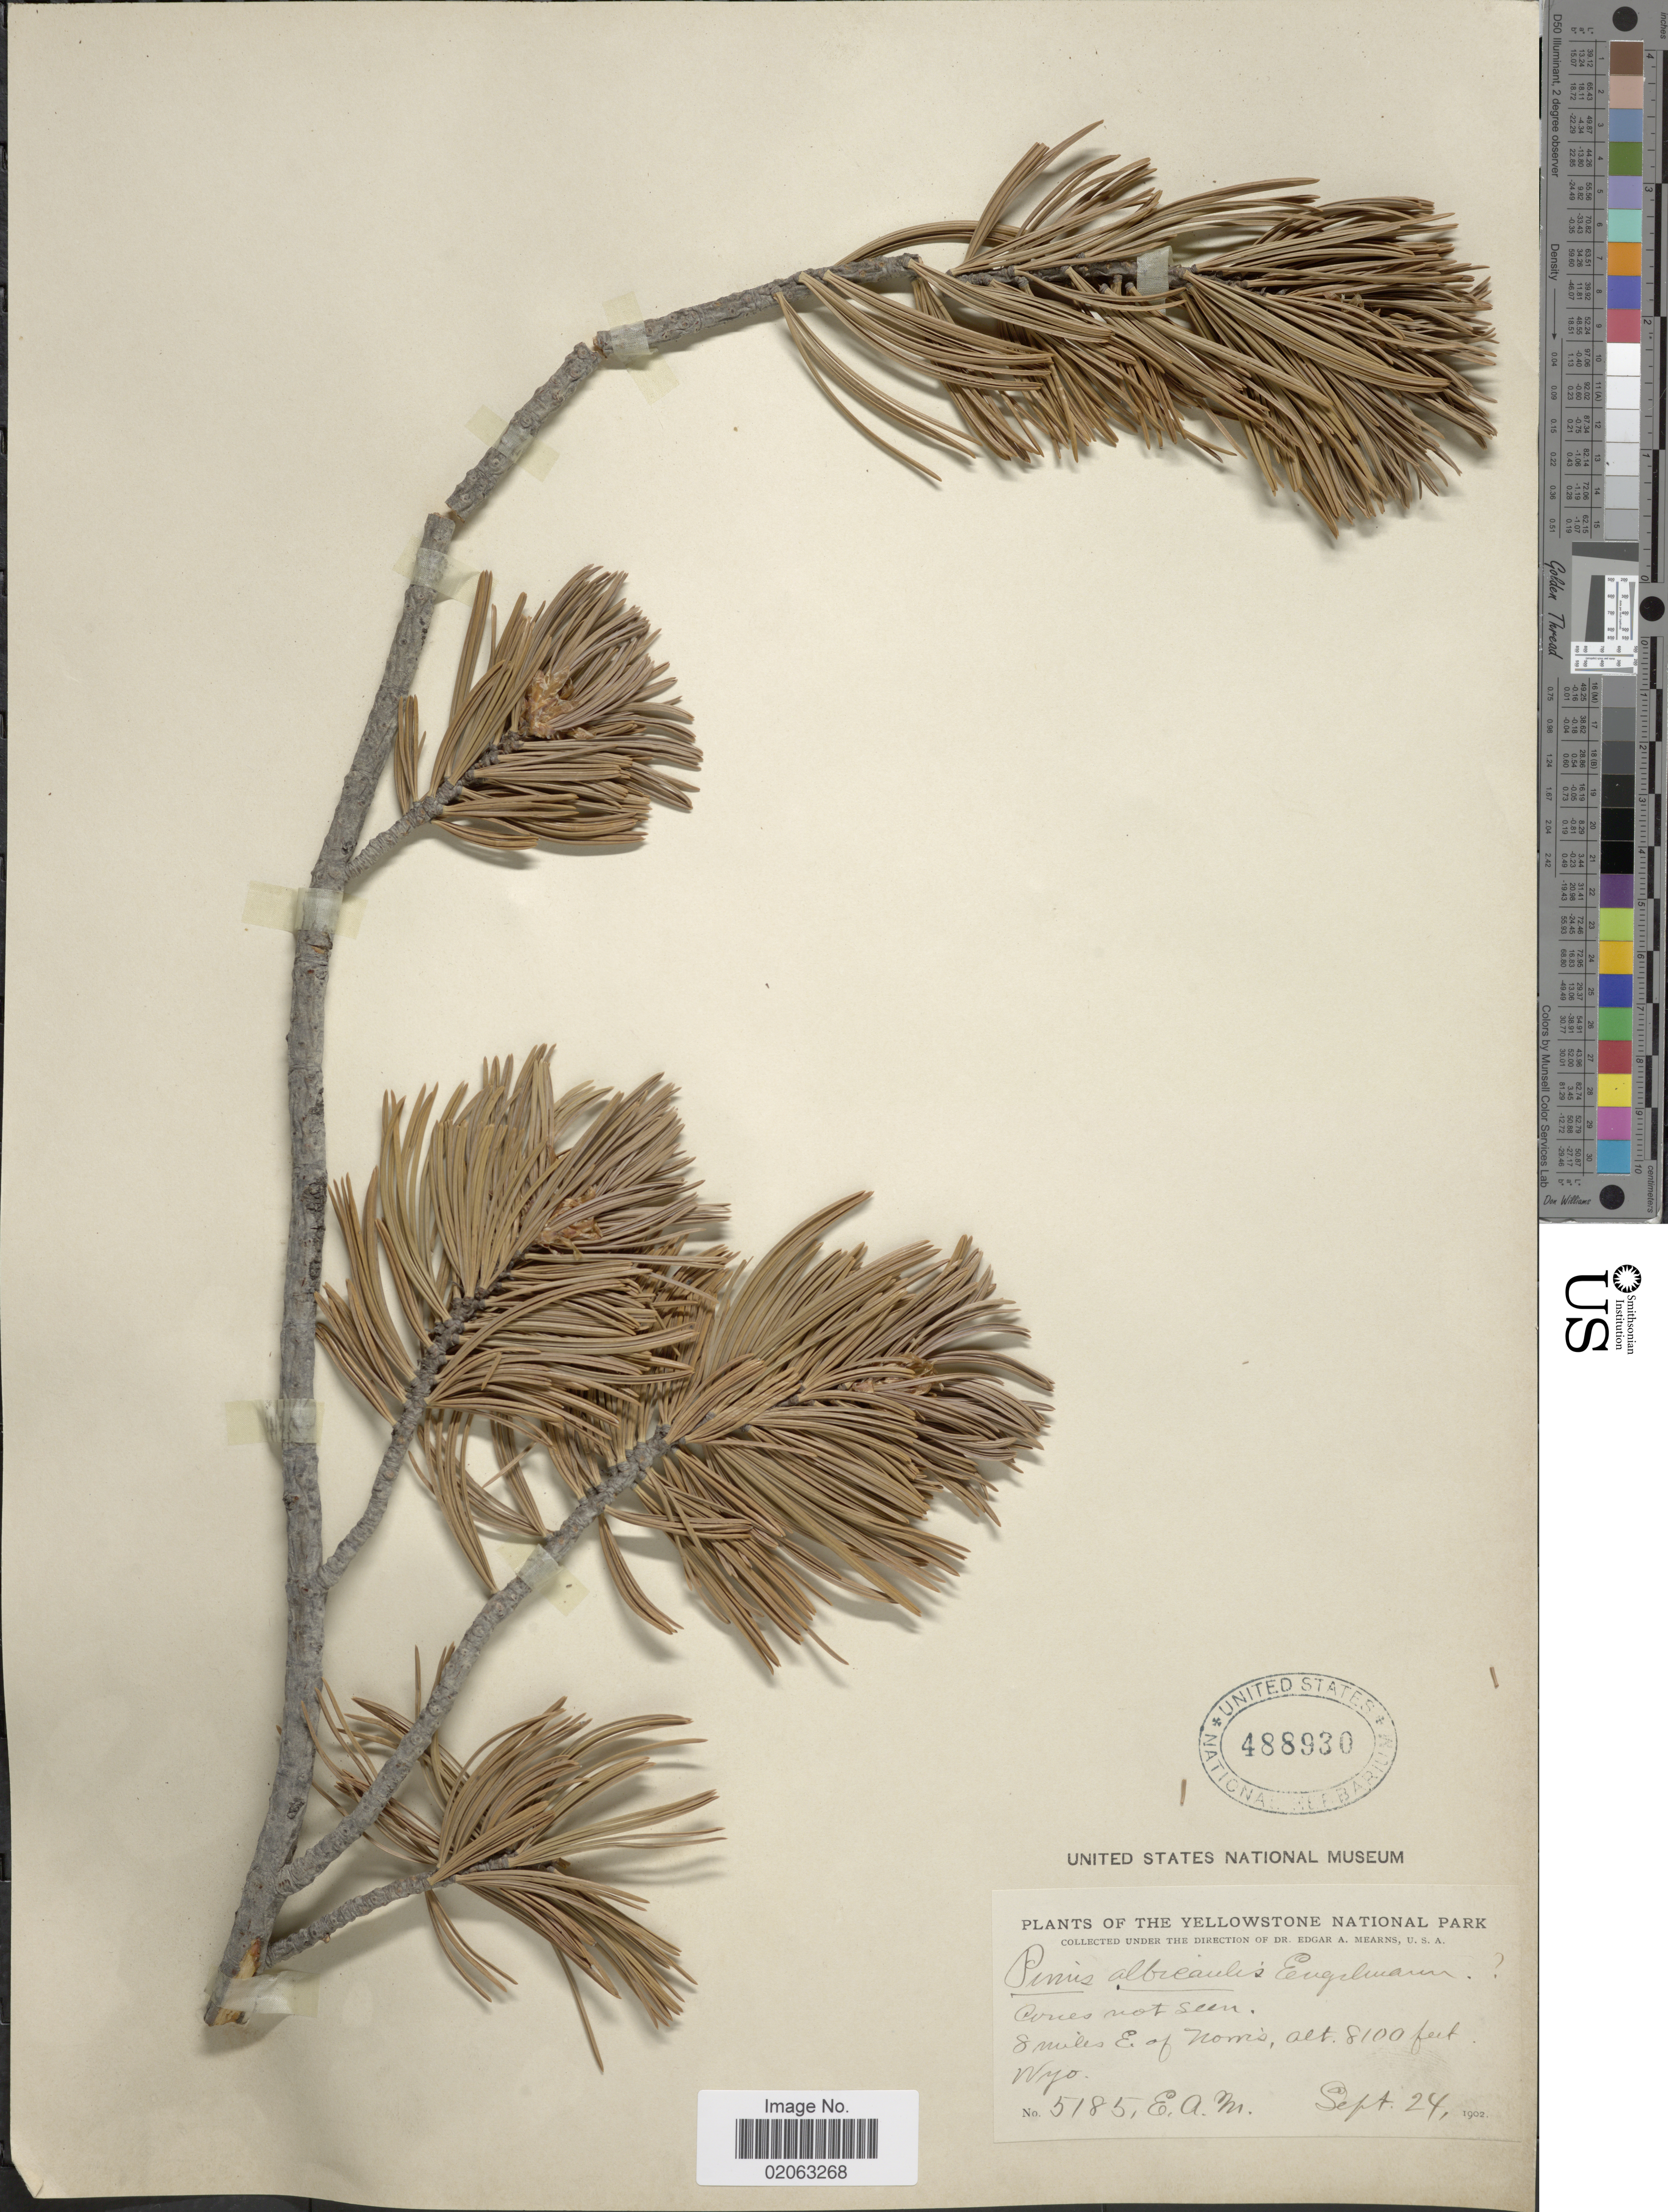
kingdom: Plantae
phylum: Tracheophyta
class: Pinopsida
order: Pinales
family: Pinaceae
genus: Pinus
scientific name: Pinus albicaulis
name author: Engelm.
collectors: E. A. Mearns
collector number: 5185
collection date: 1902-09-24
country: United States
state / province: Wyoming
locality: The Yellowstone National Park, 8 miles E. of Norris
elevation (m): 2469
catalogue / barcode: US 488930